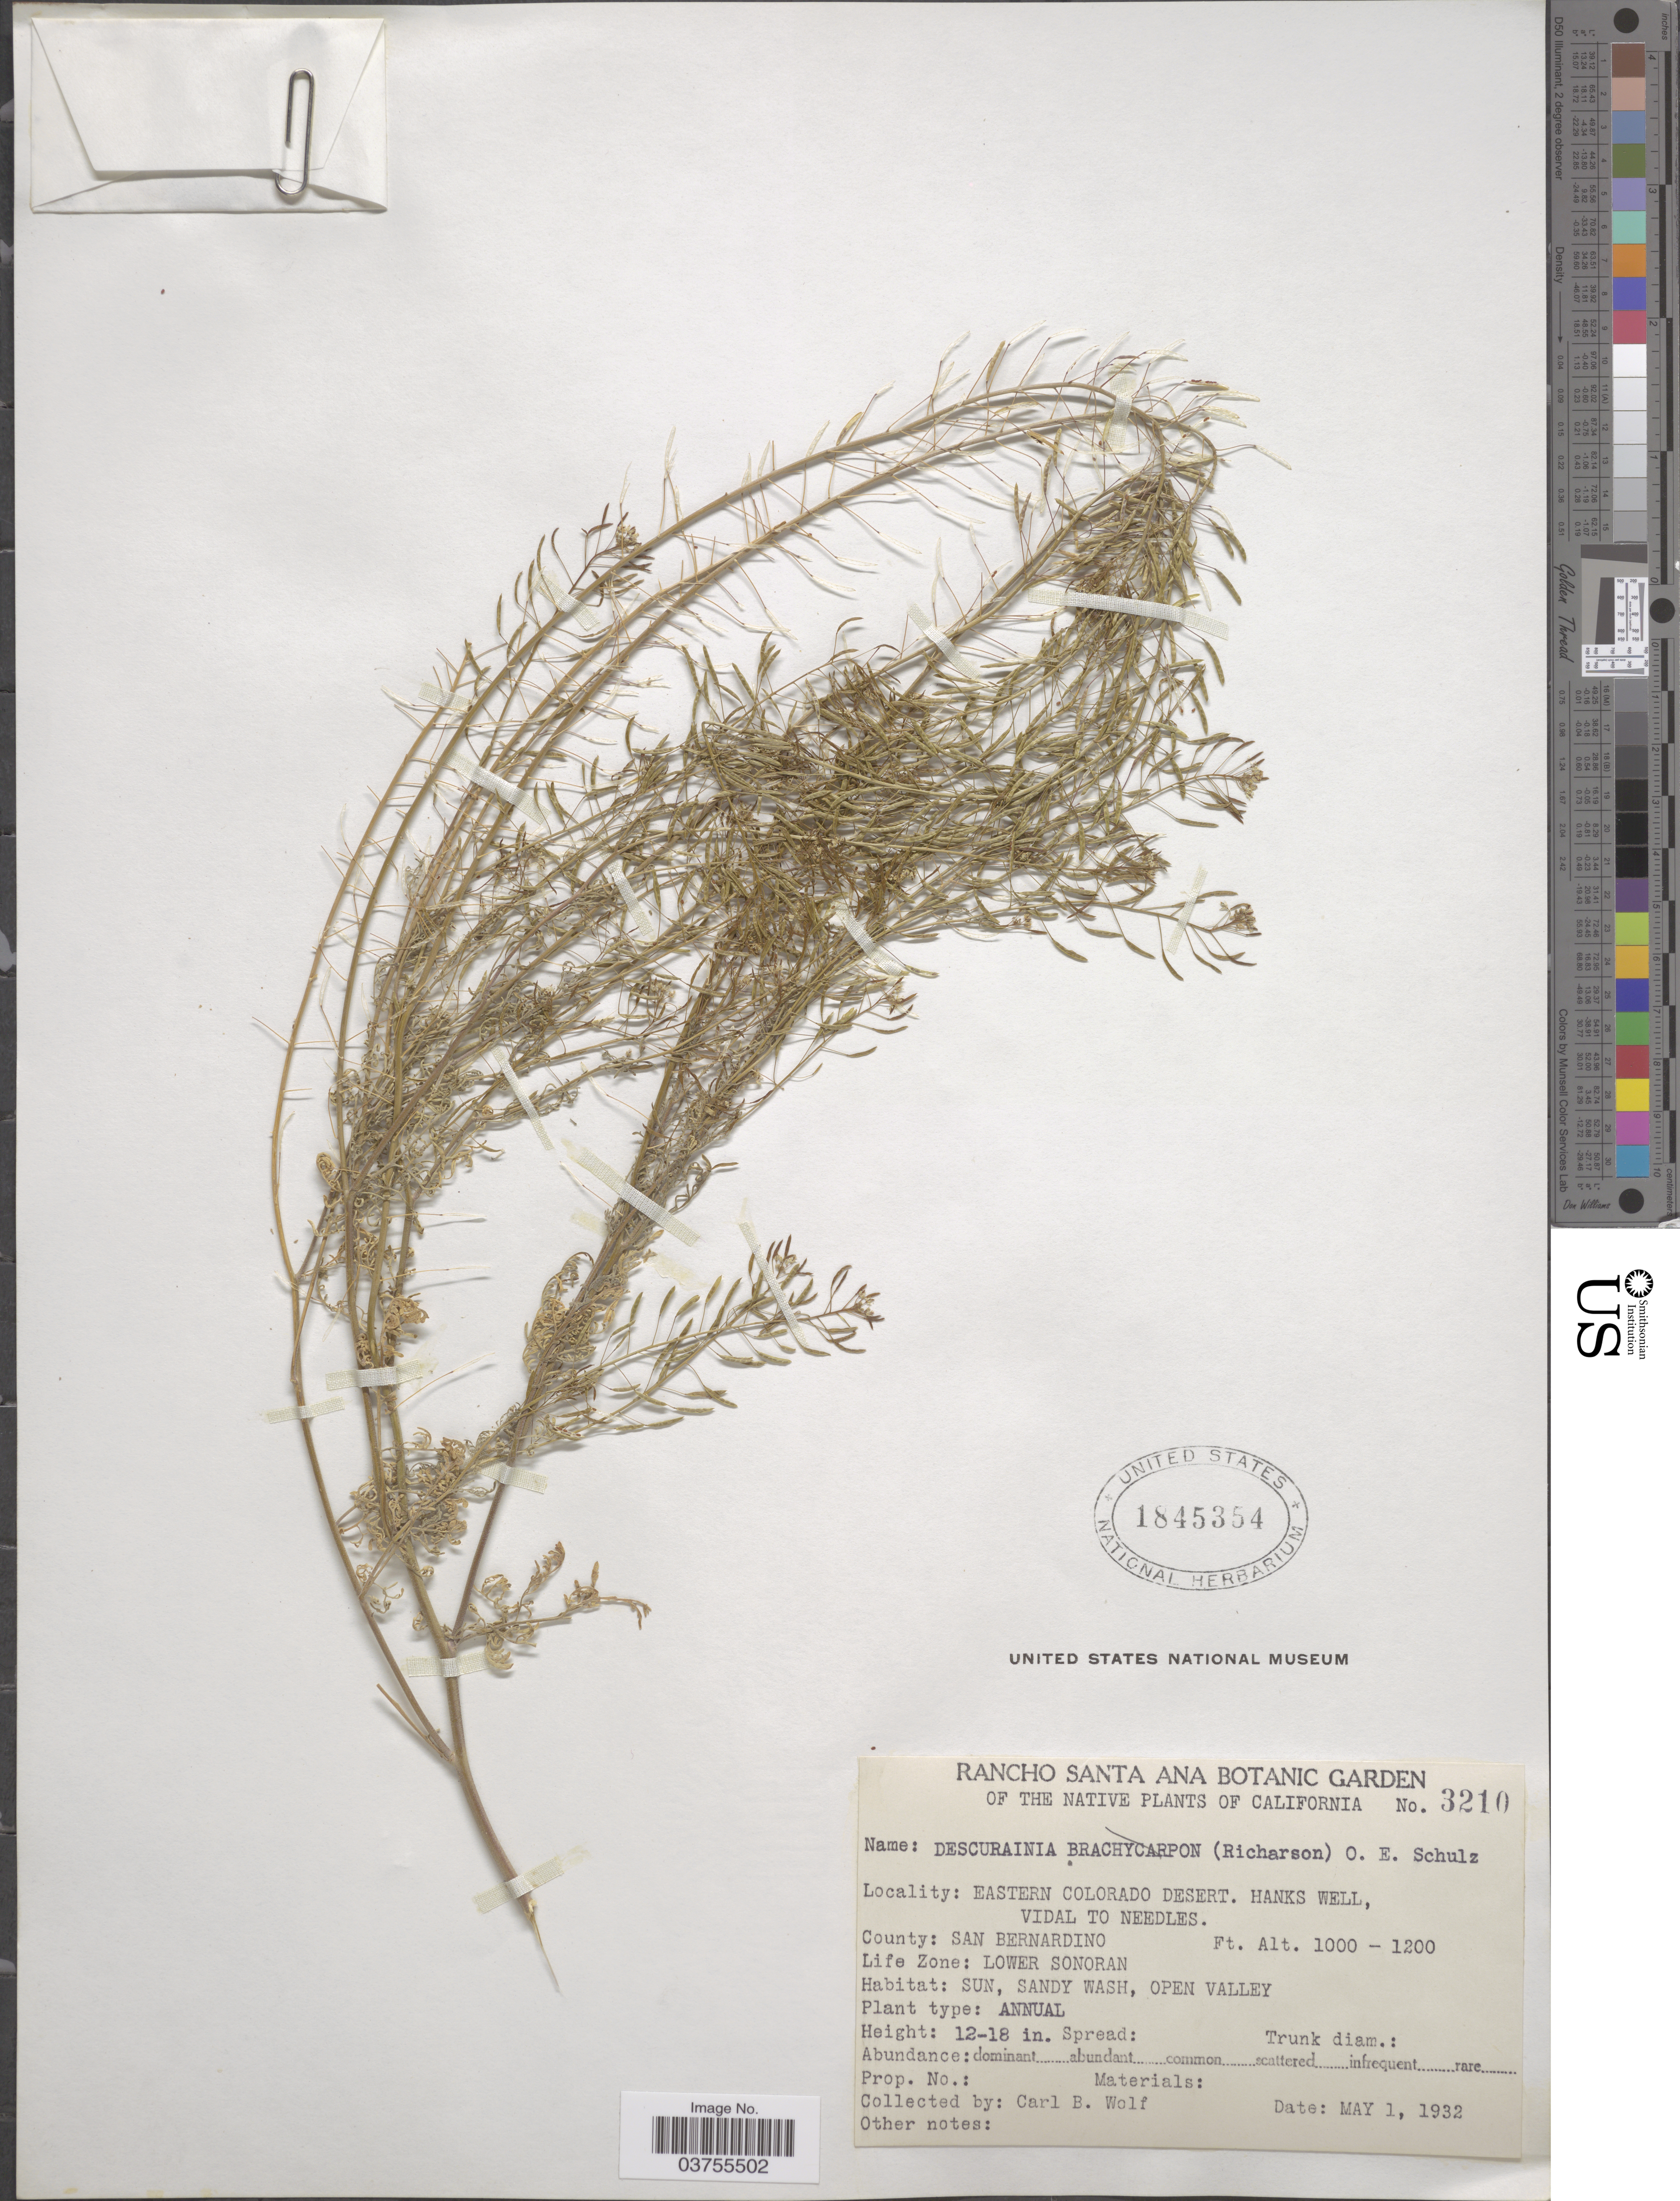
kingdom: Plantae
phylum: Tracheophyta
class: Magnoliopsida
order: Brassicales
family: Brassicaceae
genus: Descurainia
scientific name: Descurainia sp.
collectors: C. B. Wolf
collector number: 3210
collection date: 1932-05-01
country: United States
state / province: California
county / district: San Bernardino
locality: Eastern Colorado Desert. Hanks Well, Vidal to Needles. County: San Bernadino. Life Zone: Lower Sonoran.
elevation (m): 305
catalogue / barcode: US 1845354